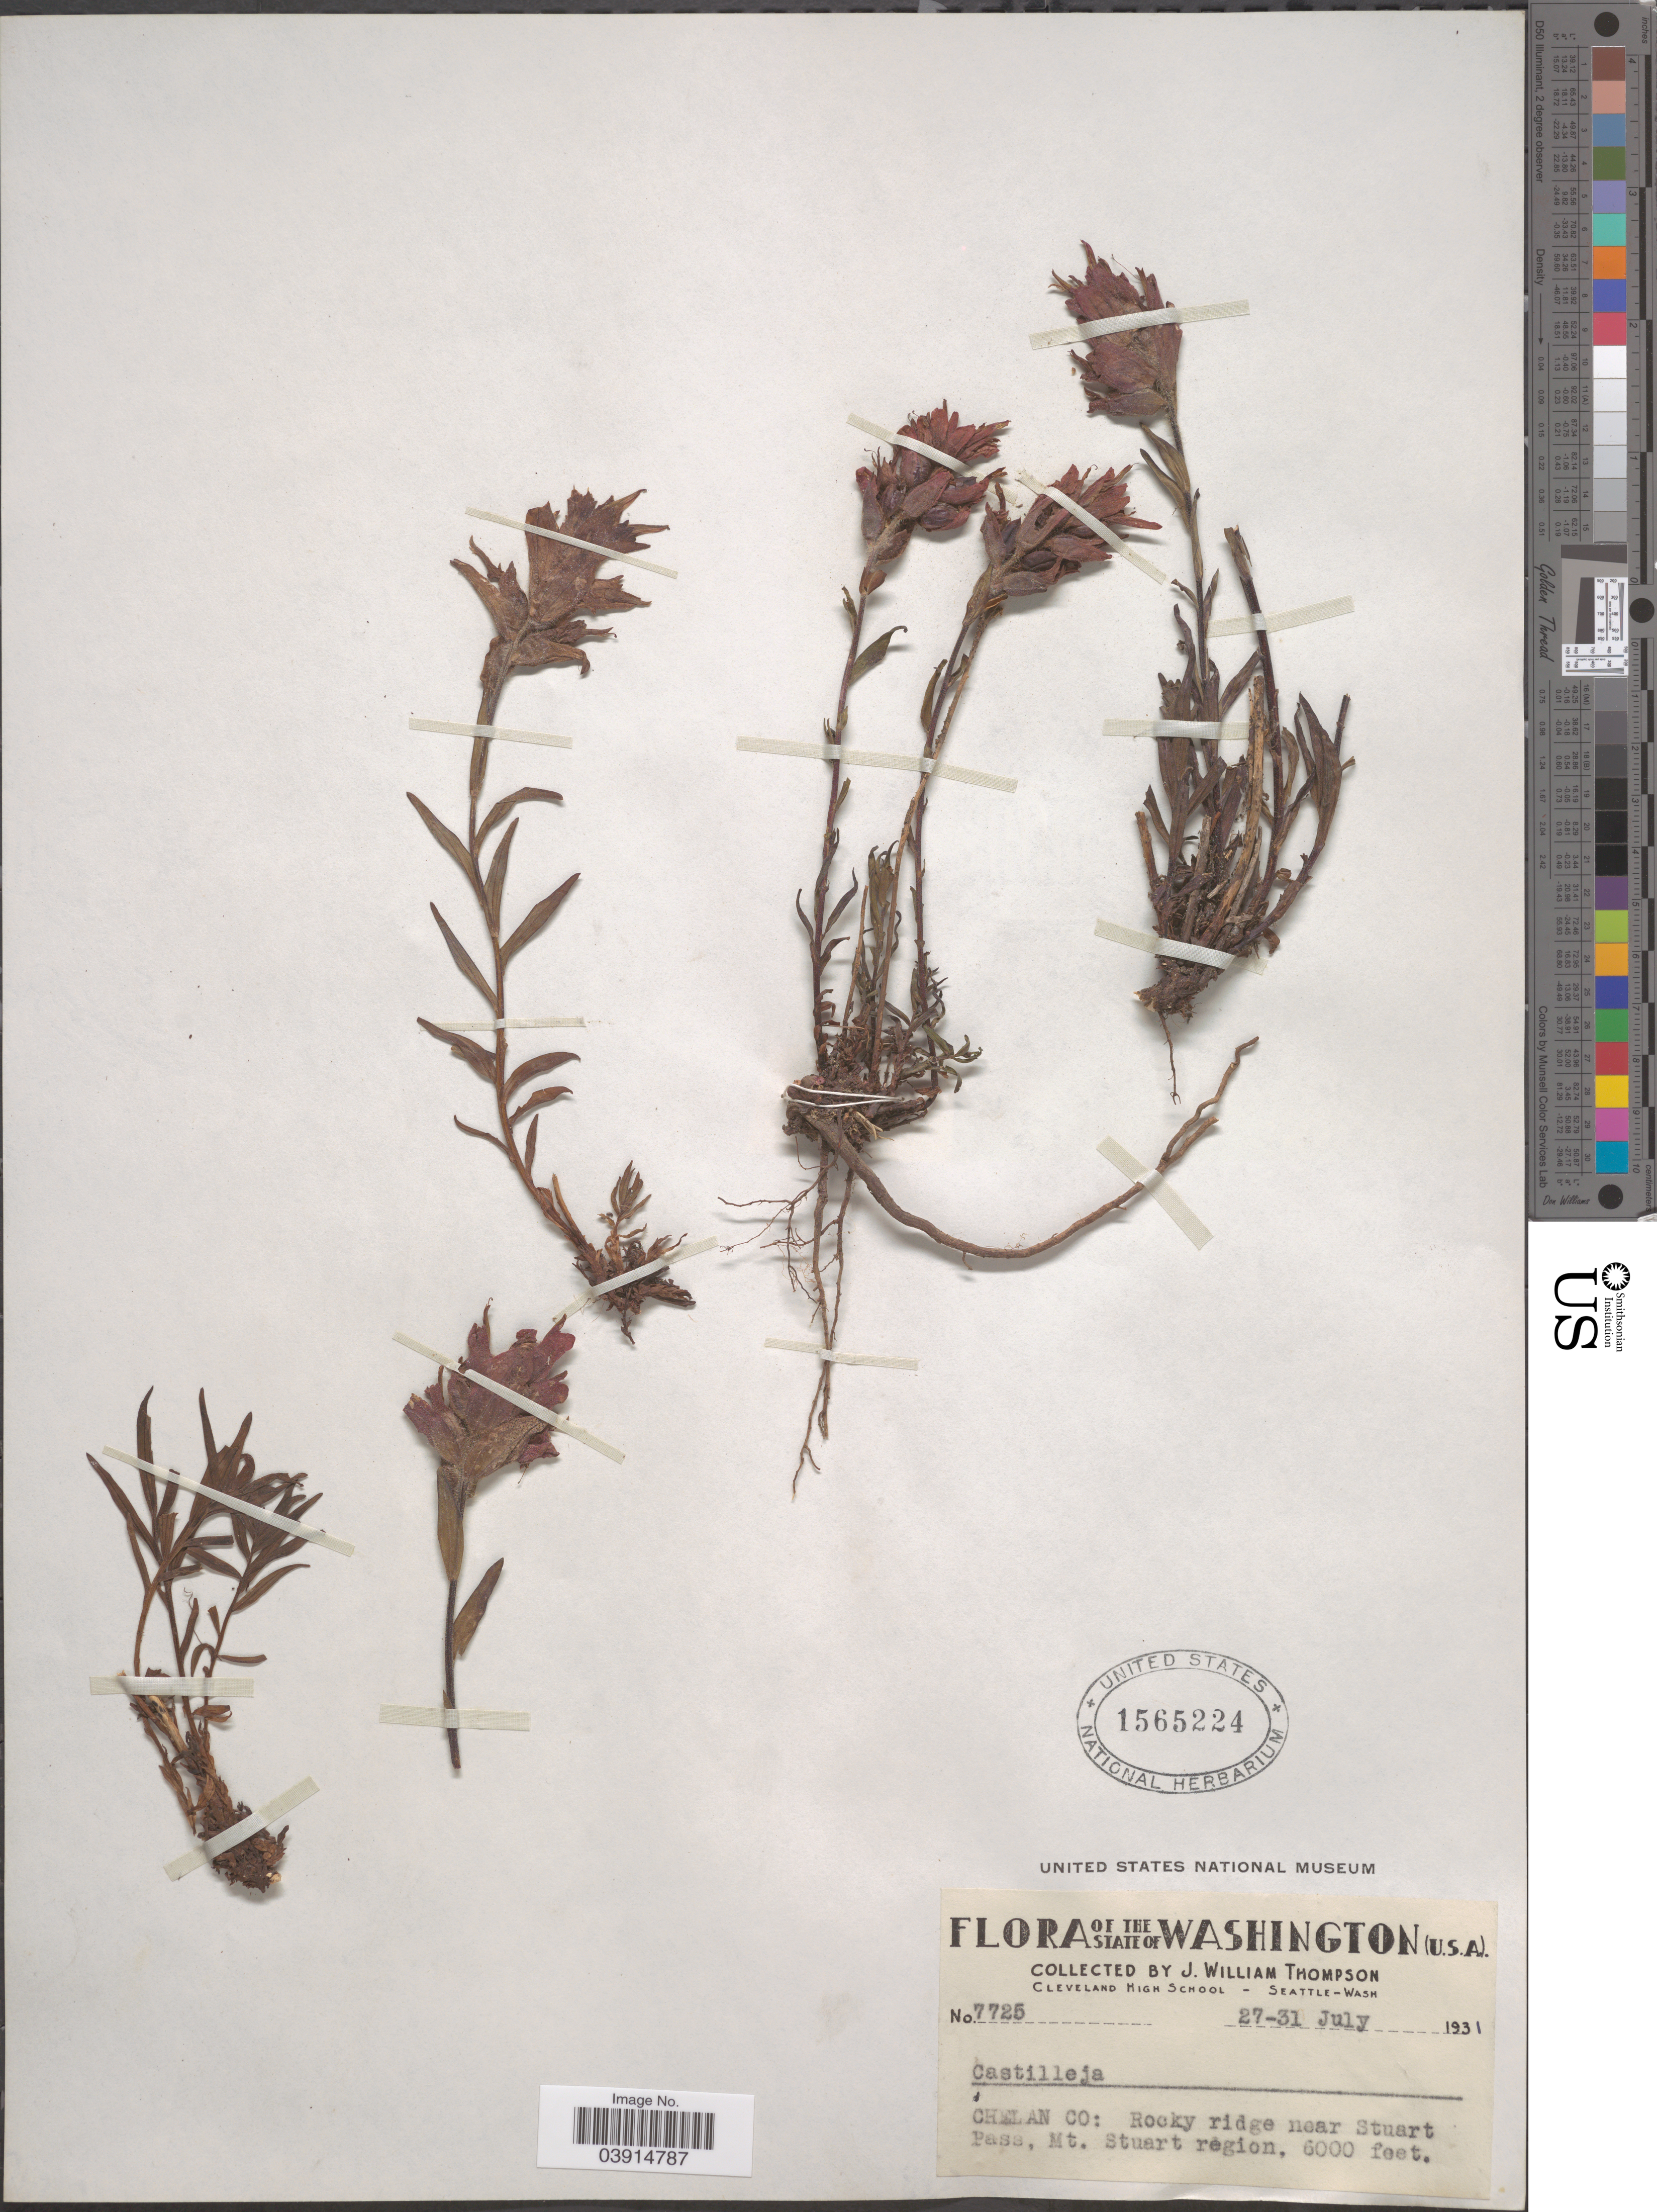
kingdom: Plantae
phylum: Tracheophyta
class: Magnoliopsida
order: Lamiales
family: Orobanchaceae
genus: Castilleja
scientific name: Castilleja sp.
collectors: J. W. Thompson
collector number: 7725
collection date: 1931-07-27/1931-07-31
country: United States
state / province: Washington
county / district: Chelan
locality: Chelan Co: Rocky ridge near Stuart Pass, Mt. Stuart region.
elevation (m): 1829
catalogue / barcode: US 1565224